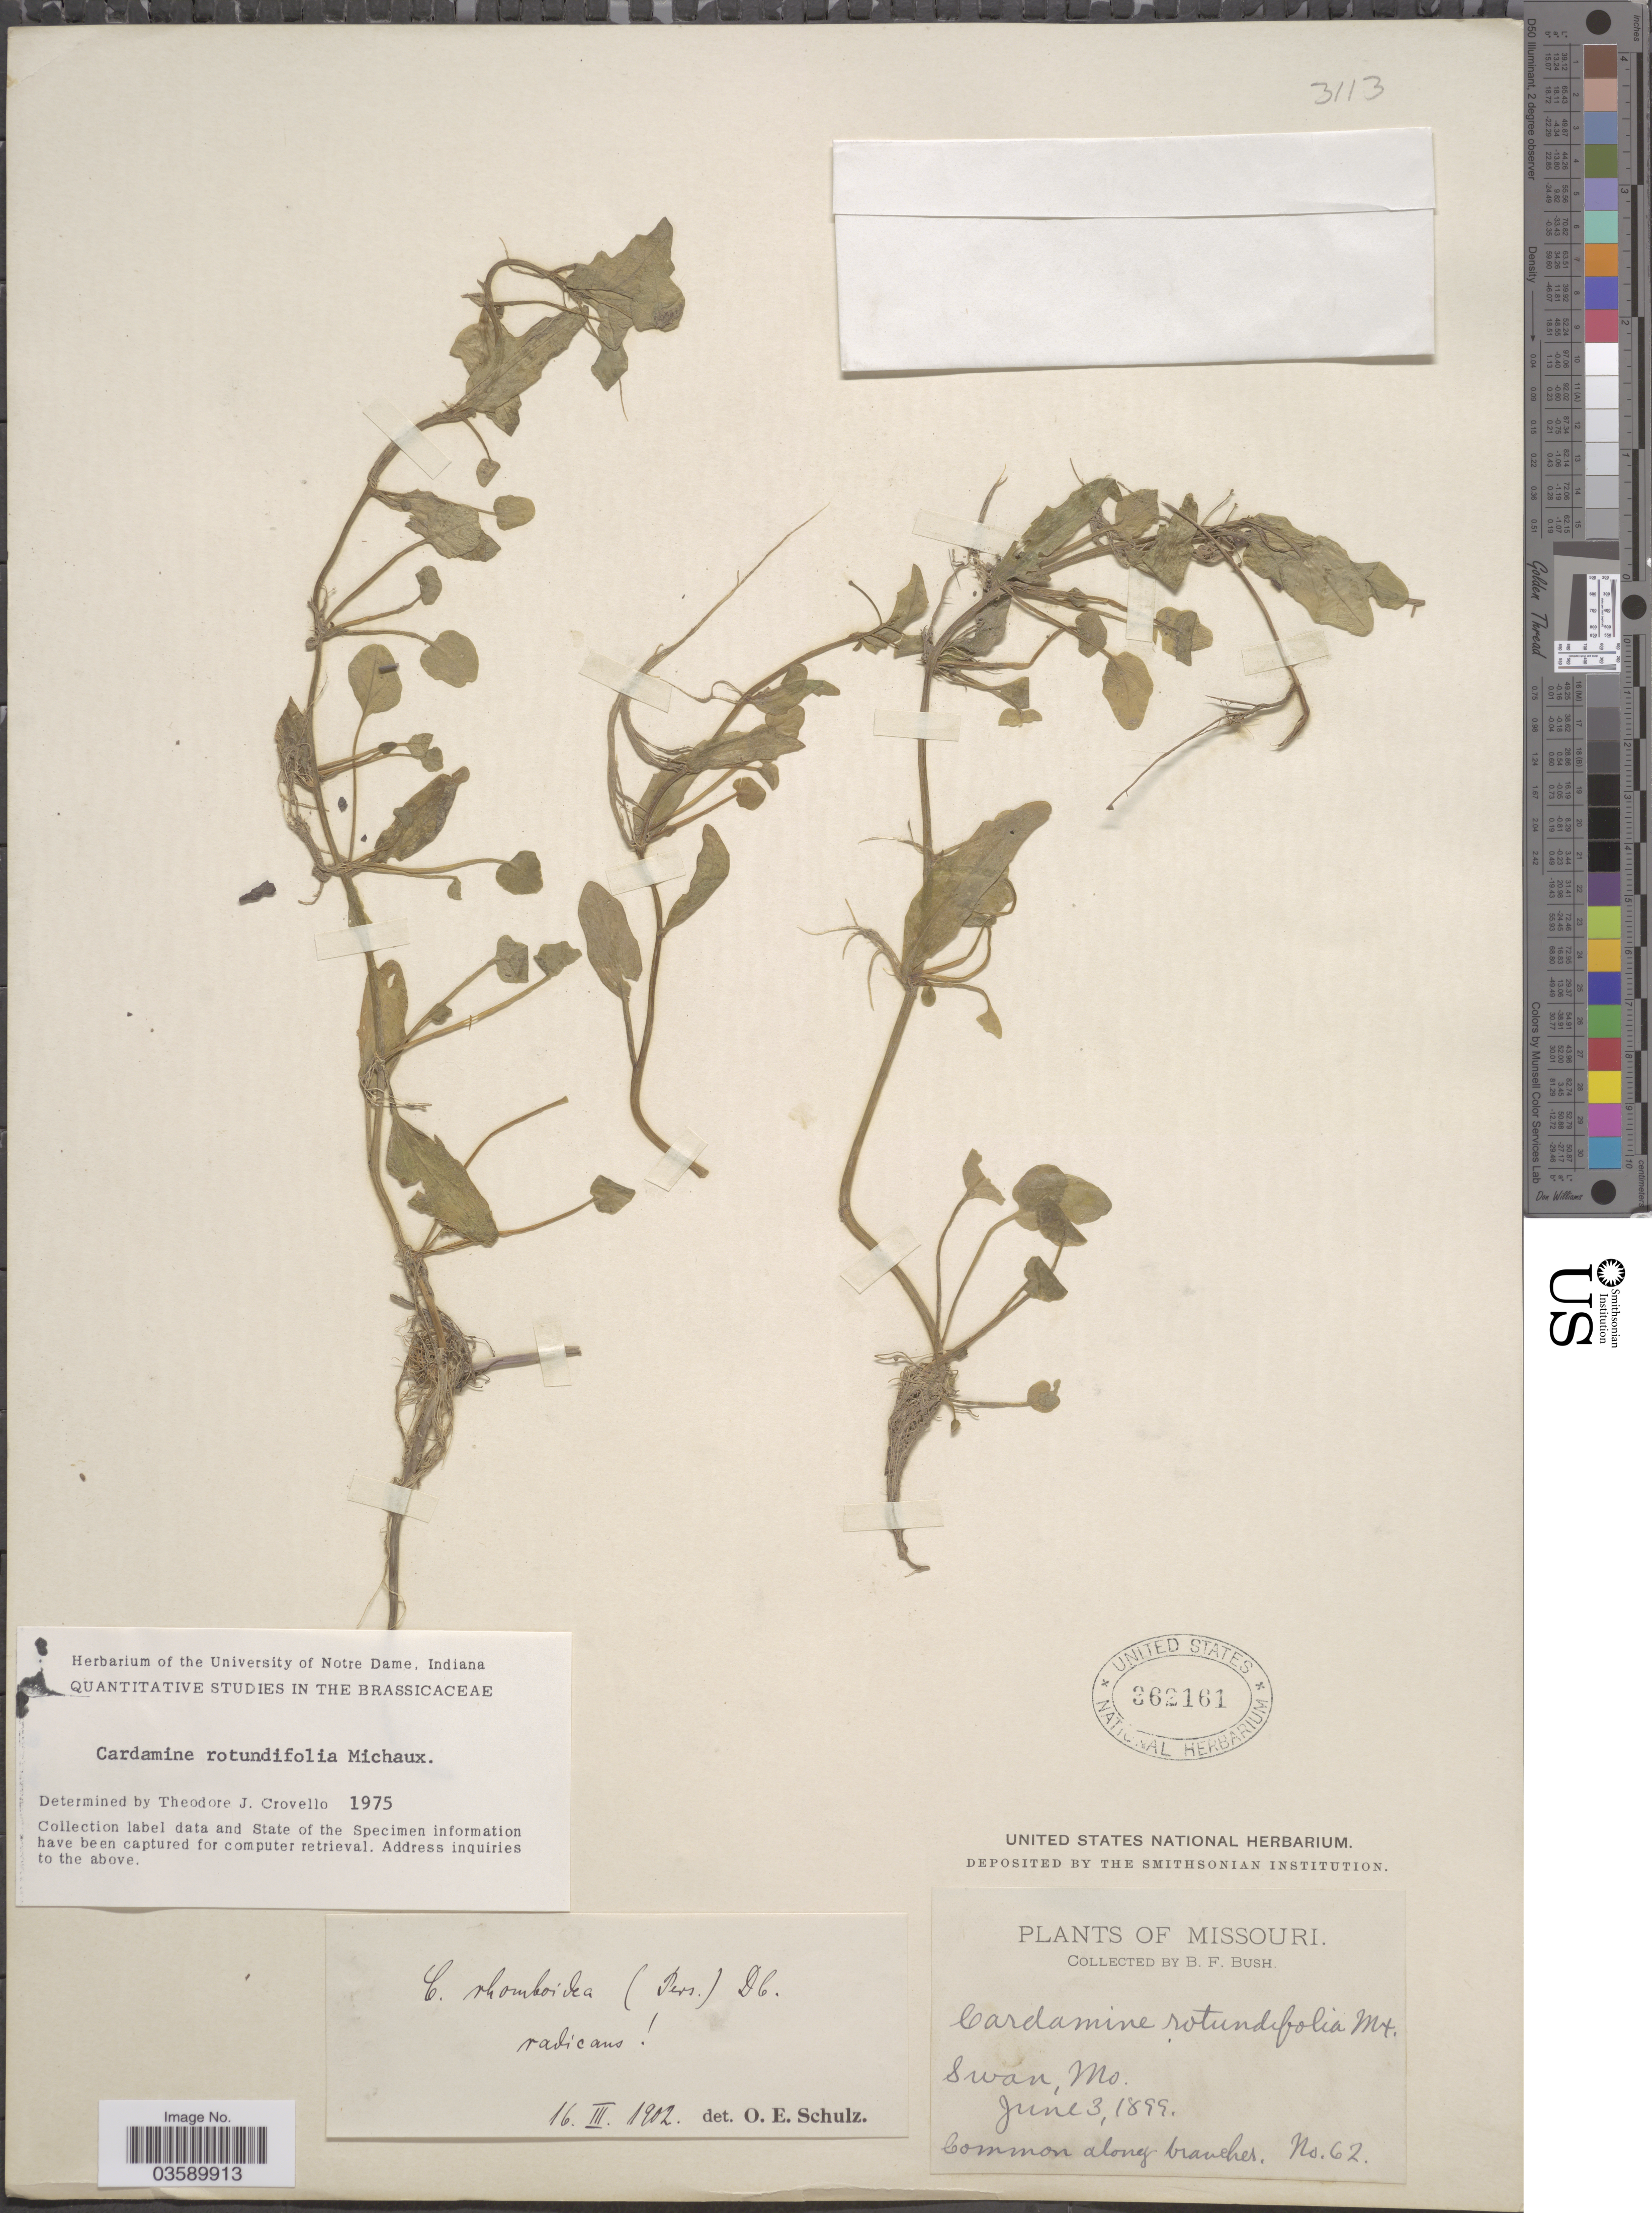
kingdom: Plantae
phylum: Tracheophyta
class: Magnoliopsida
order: Brassicales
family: Brassicaceae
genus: Cardamine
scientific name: Cardamine rotundifolia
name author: Michx.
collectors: B. F. Bush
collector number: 62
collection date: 1899-06-03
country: United States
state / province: Missouri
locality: Swan.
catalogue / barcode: US 362161